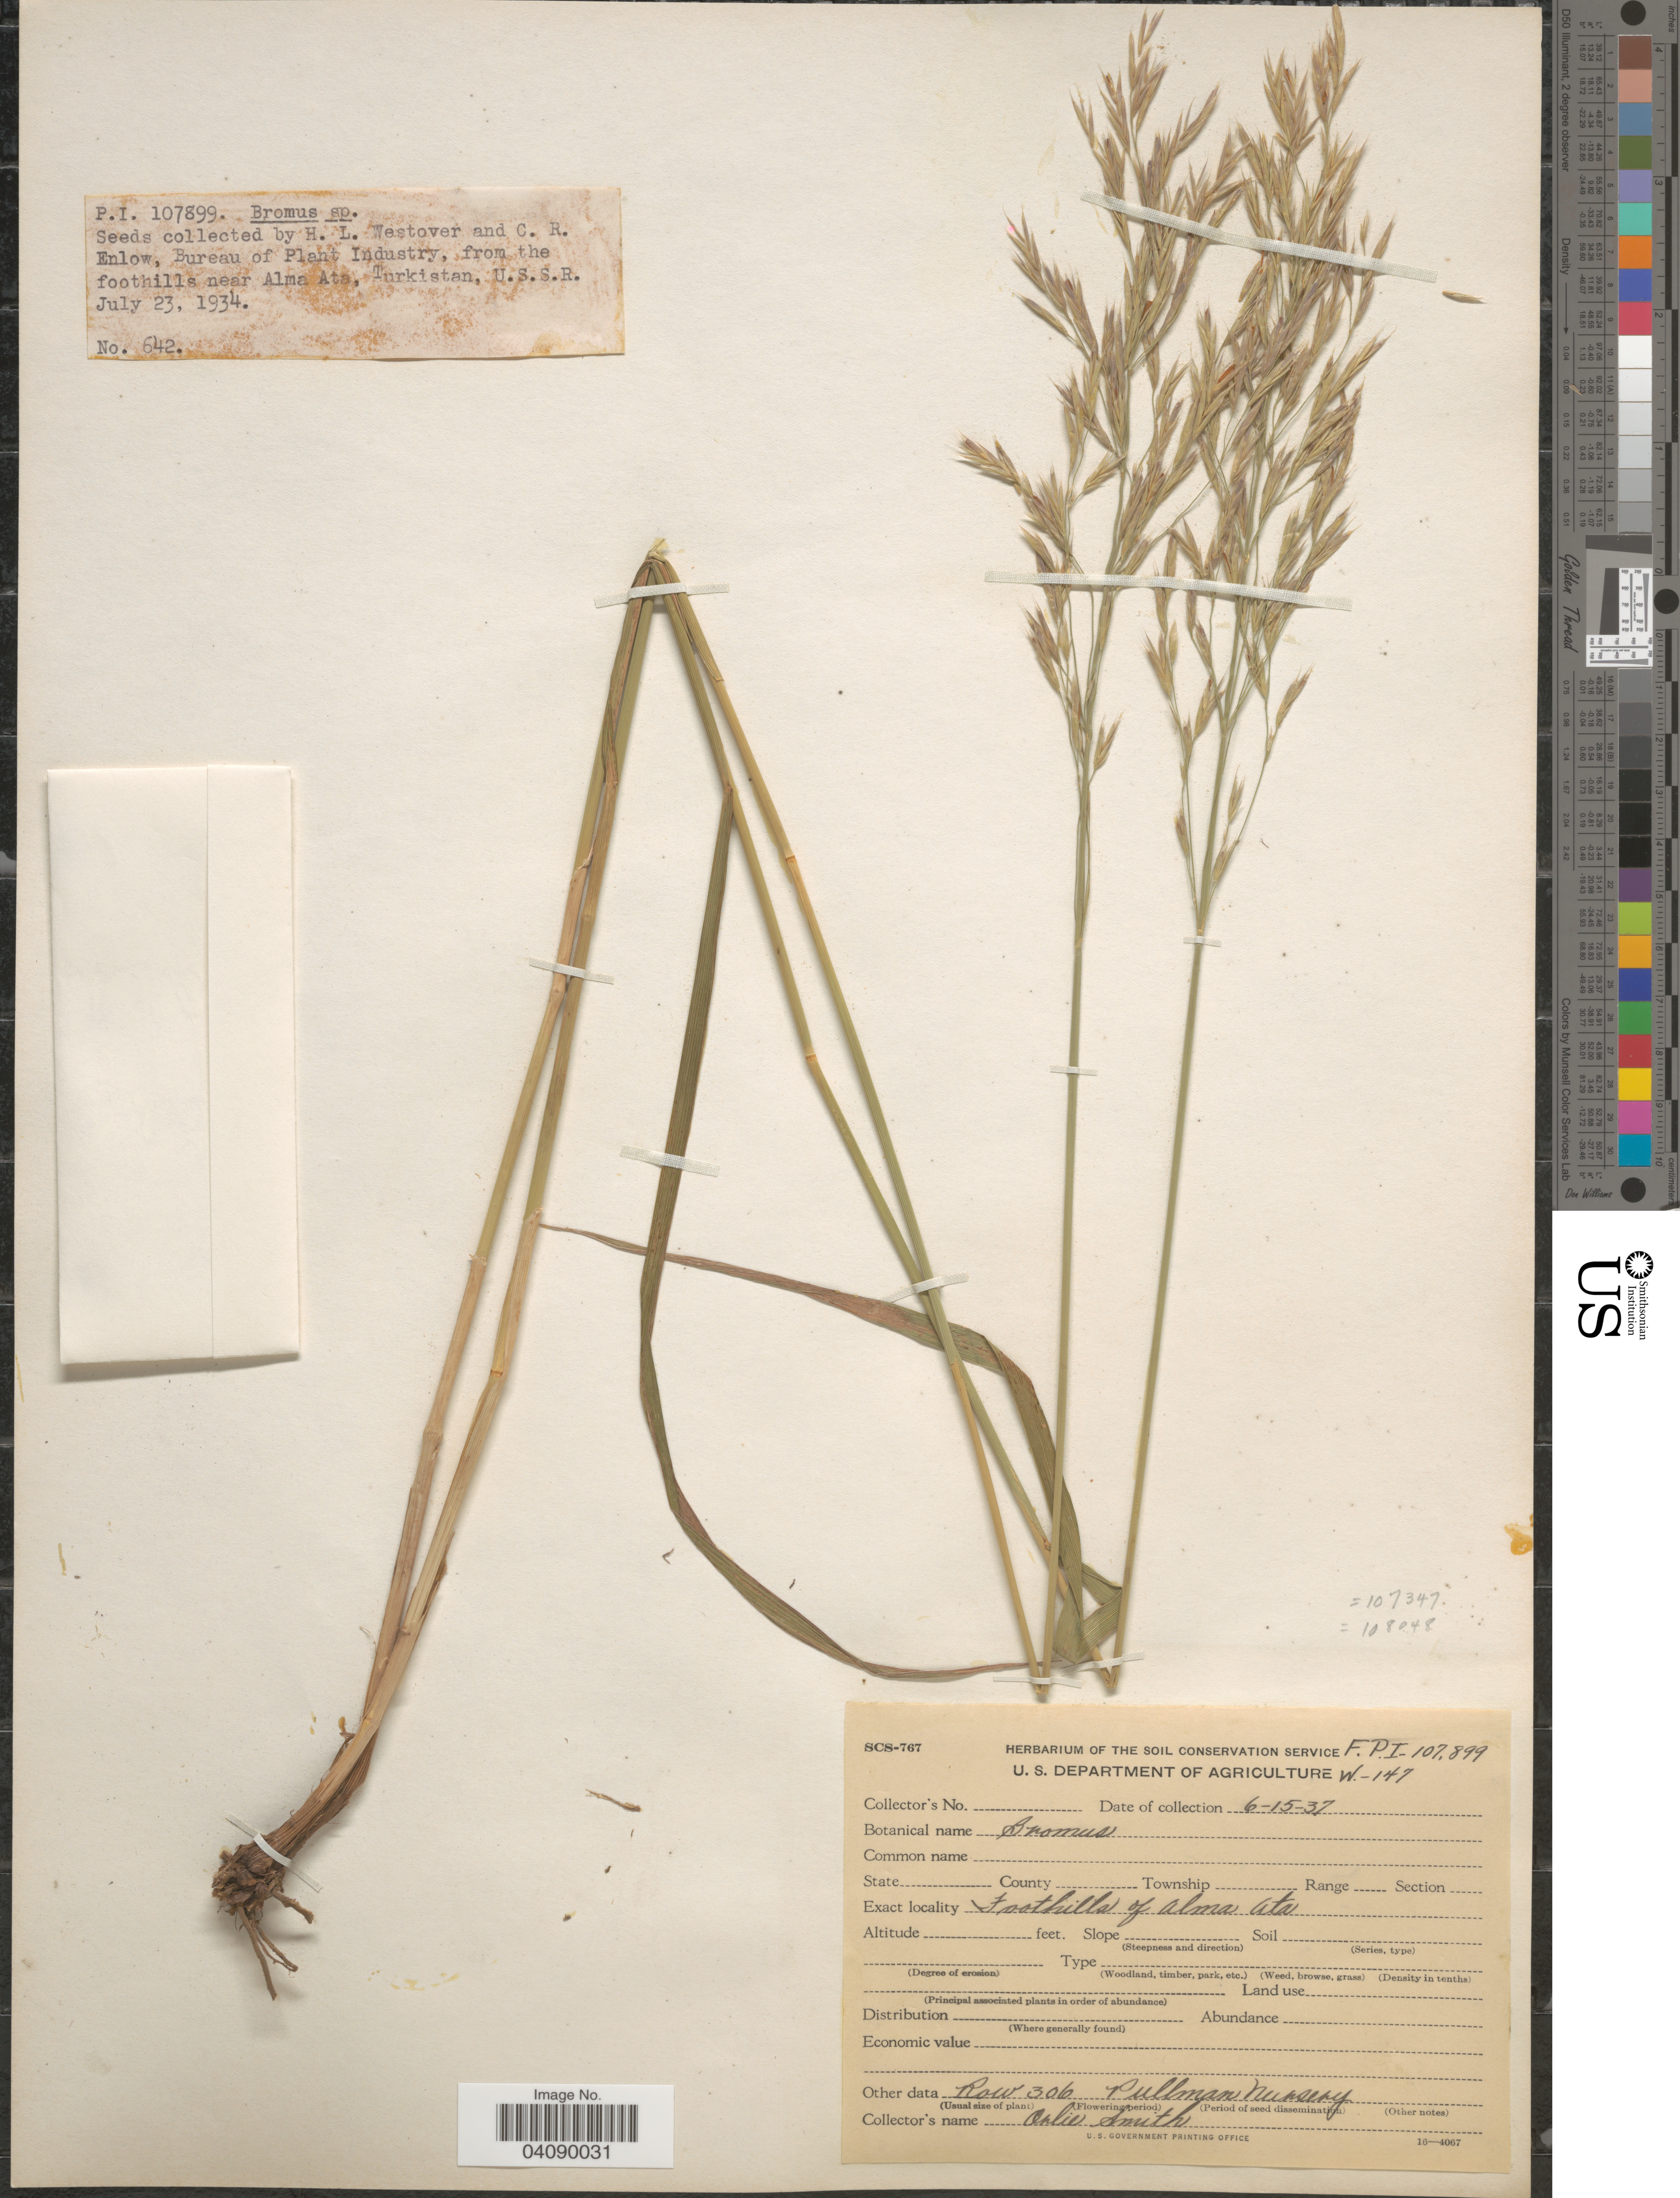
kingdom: Plantae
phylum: Tracheophyta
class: Liliopsida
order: Poales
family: Poaceae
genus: Bromus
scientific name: Bromus sp.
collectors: O. Smith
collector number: F.PI.-107899/W-147?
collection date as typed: Transcribed d/m/y: 15/6/37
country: United States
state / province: Washington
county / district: Whitman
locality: Row 306. Pullman nursery.